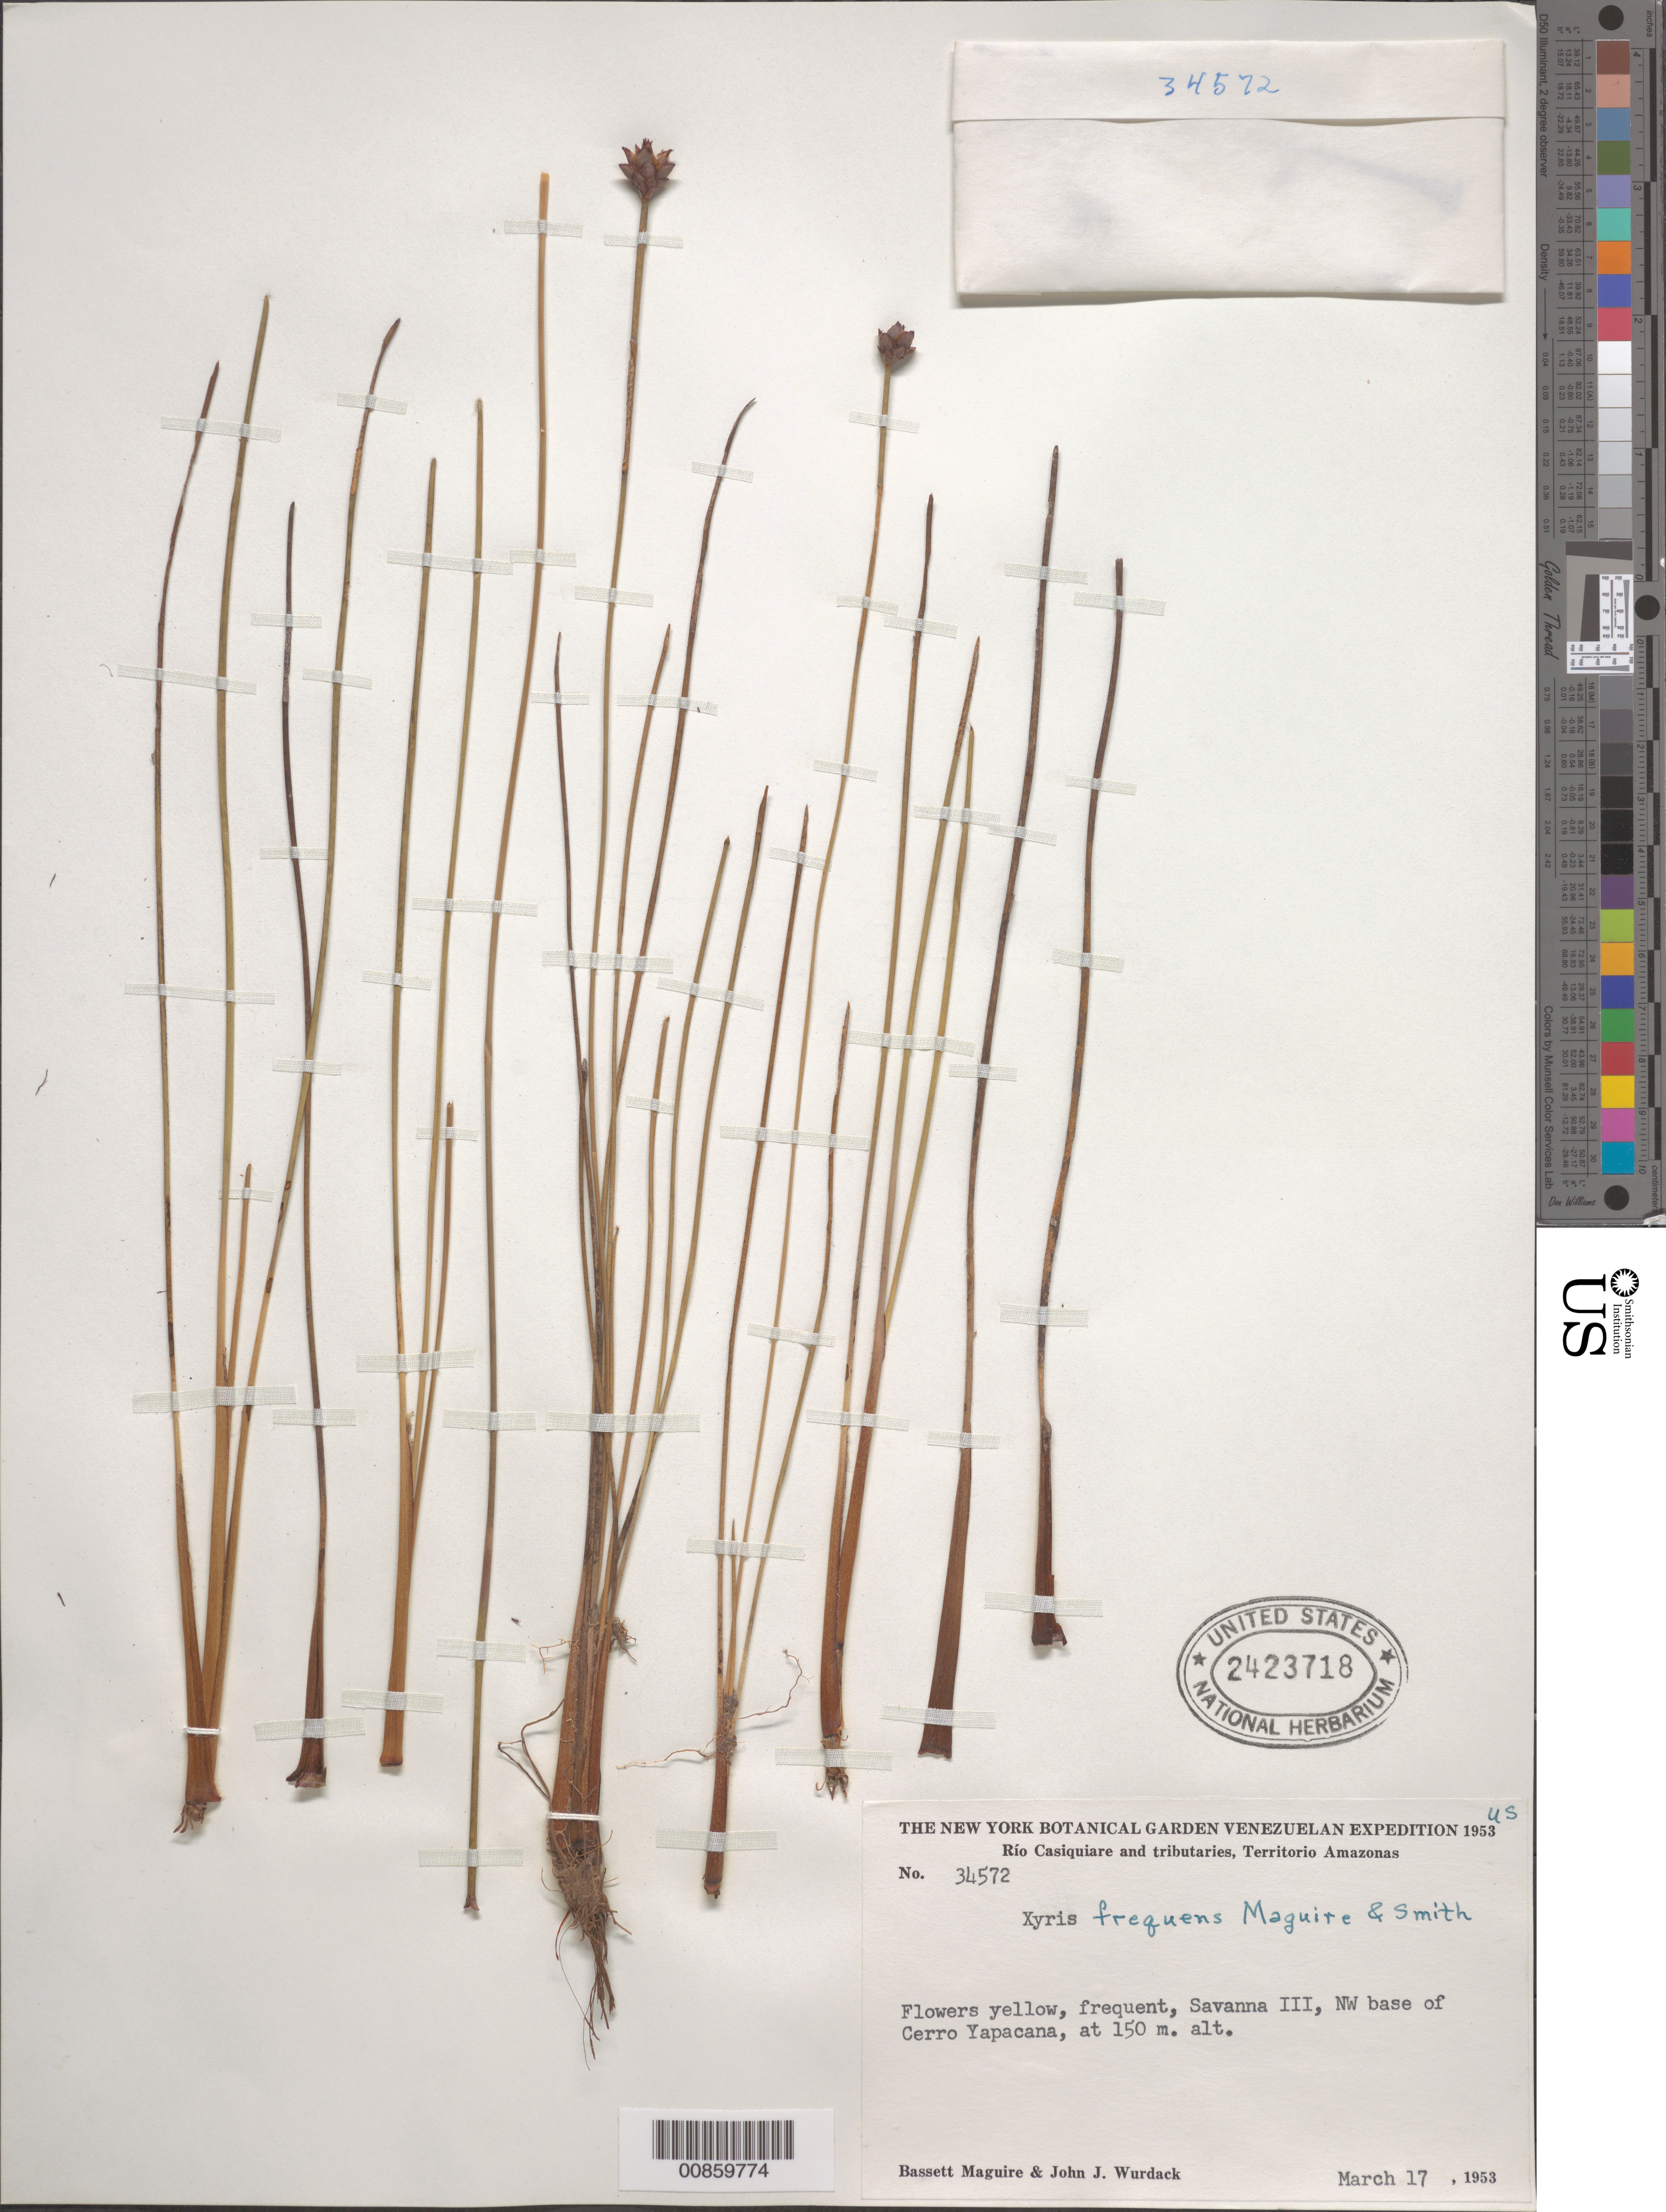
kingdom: Plantae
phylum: Tracheophyta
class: Liliopsida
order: Poales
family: Xyridaceae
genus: Xyris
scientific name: Xyris frequens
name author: Maguire & L.B. Sm.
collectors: B. Maguire & J. J. Wurdack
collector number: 34572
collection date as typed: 17-Mar-53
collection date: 1953-03-17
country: Venezuela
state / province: Amazonas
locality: Alto Río Orinoco, Cerro Yapacána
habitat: Savanna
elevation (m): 150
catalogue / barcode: US 2423718